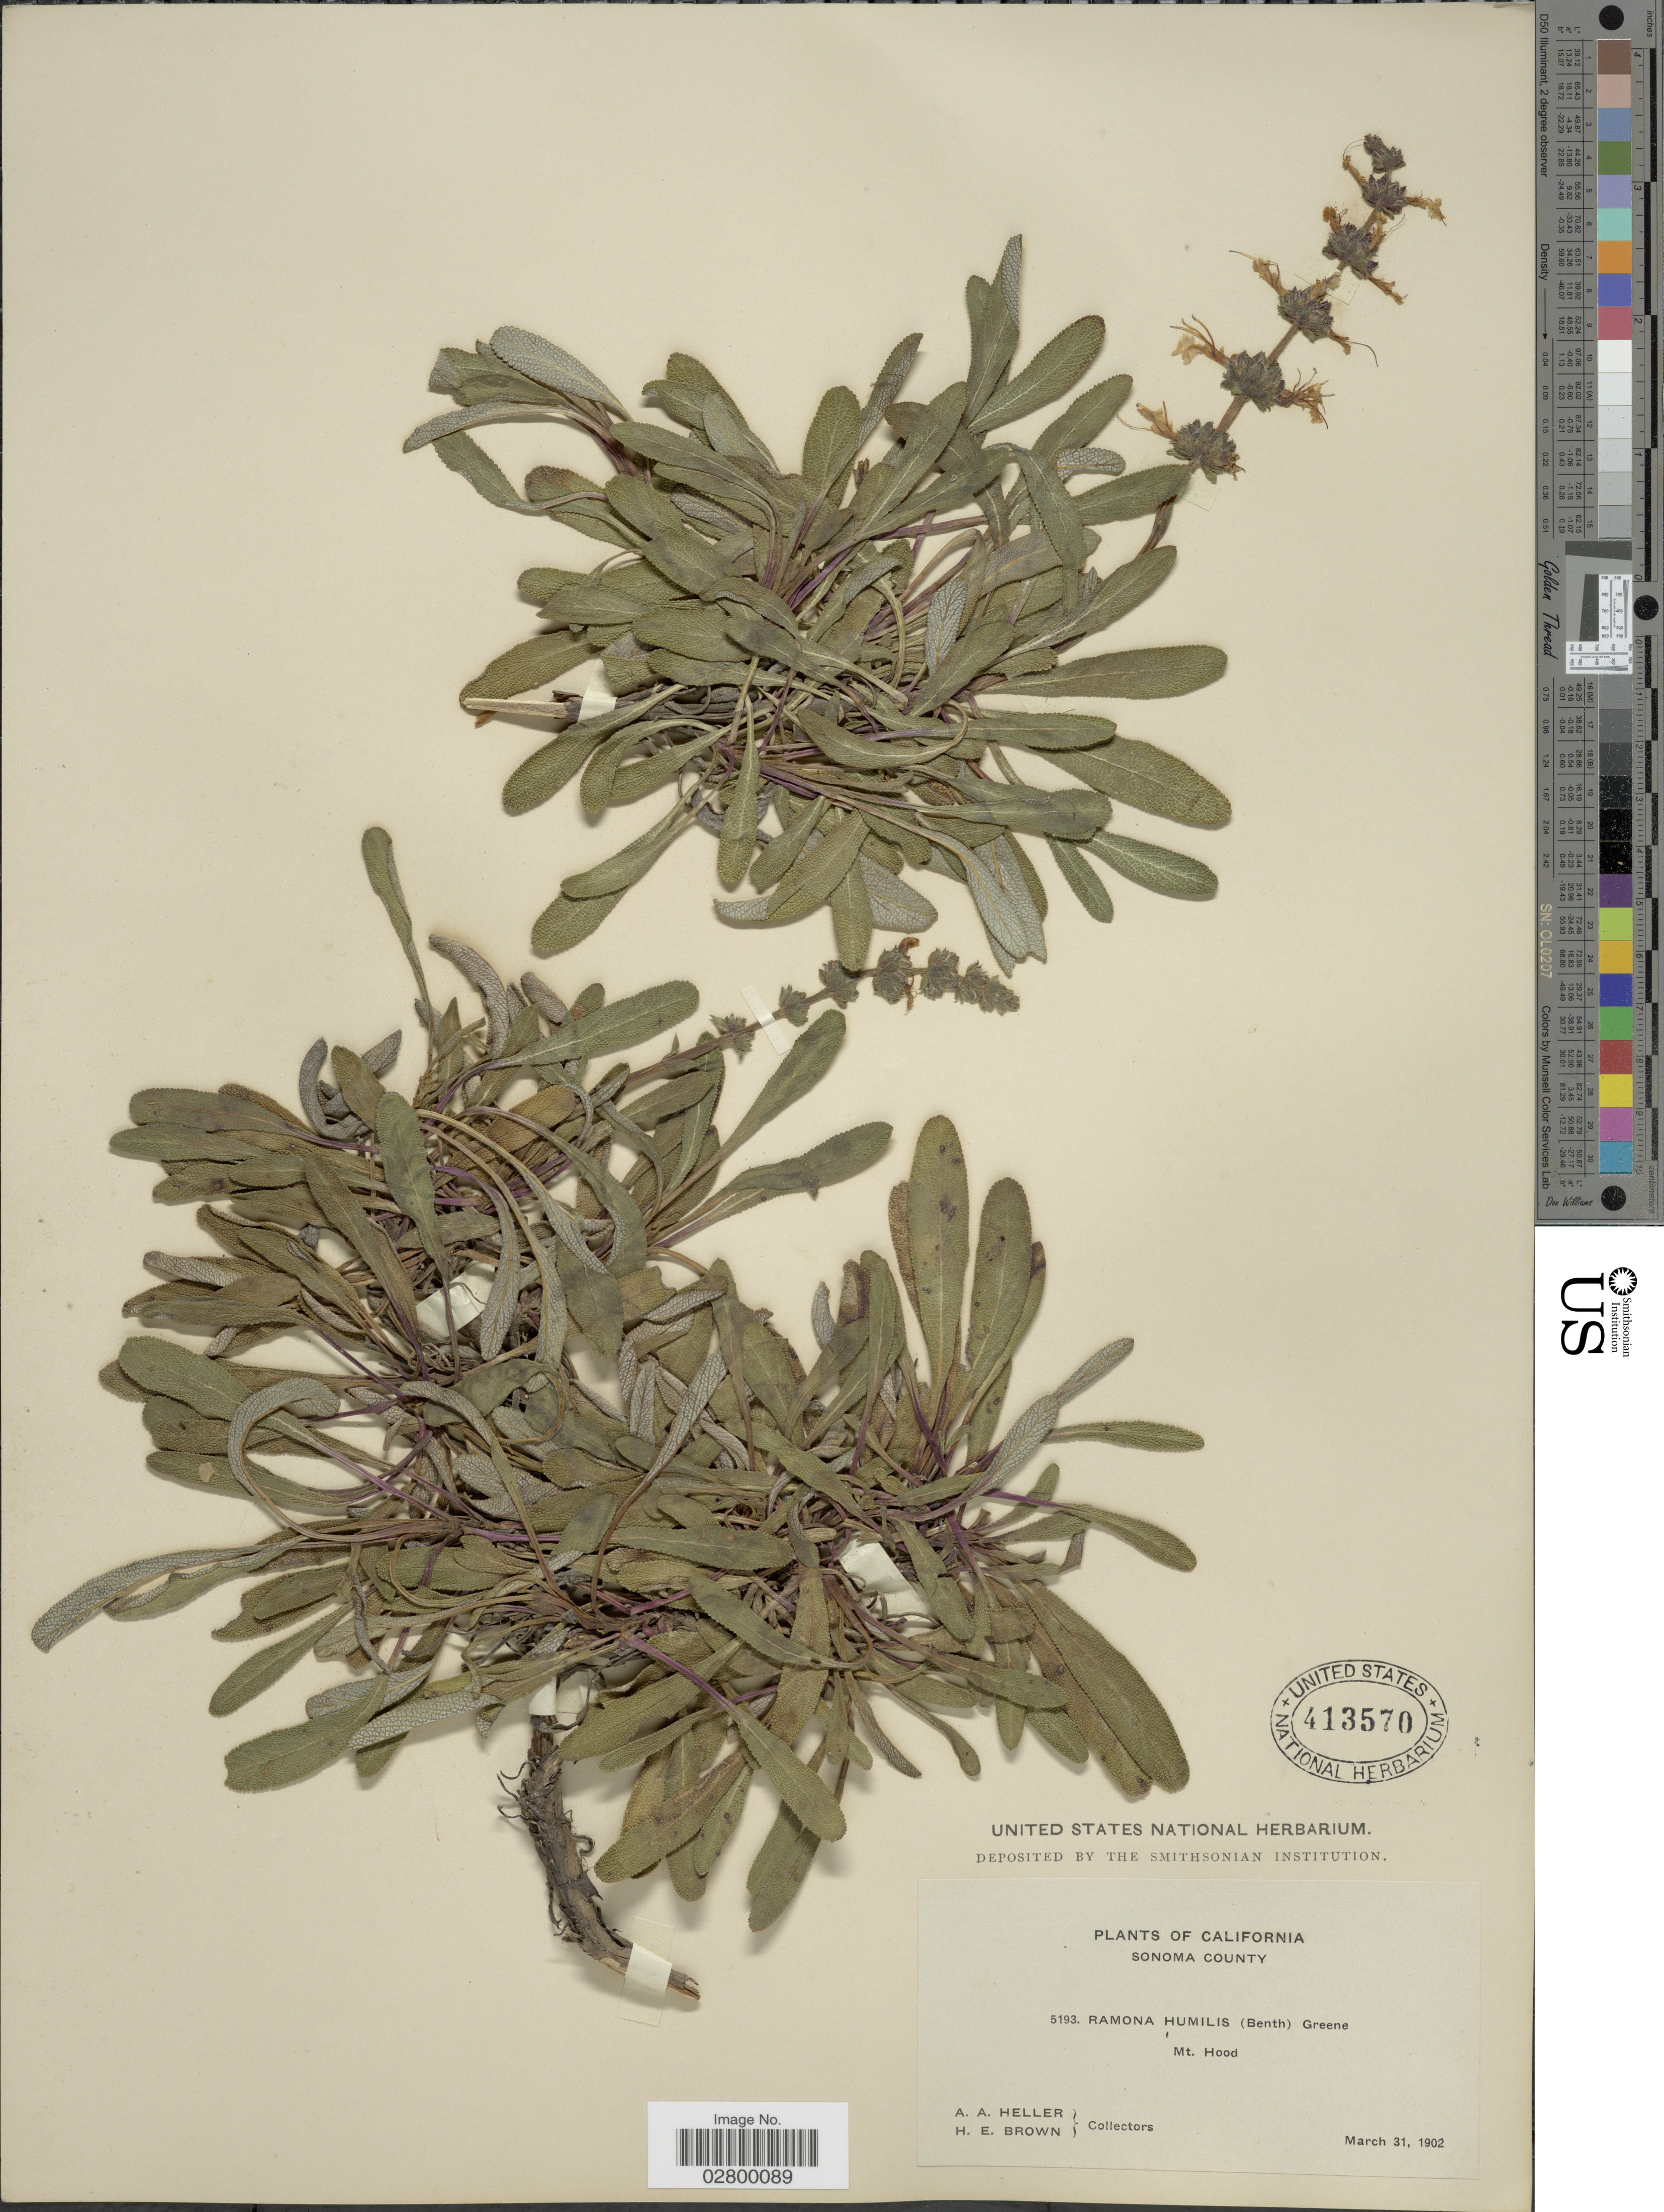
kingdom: Plantae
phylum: Tracheophyta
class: Magnoliopsida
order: Lamiales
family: Lamiaceae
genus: Salvia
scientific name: Salvia sonomensis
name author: Greene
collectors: A. A. Heller & H. E. Brown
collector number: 5193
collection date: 1902-03-31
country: United States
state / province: California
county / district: Sonoma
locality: Sonoma County, Mt. Hood.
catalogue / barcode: US 413570